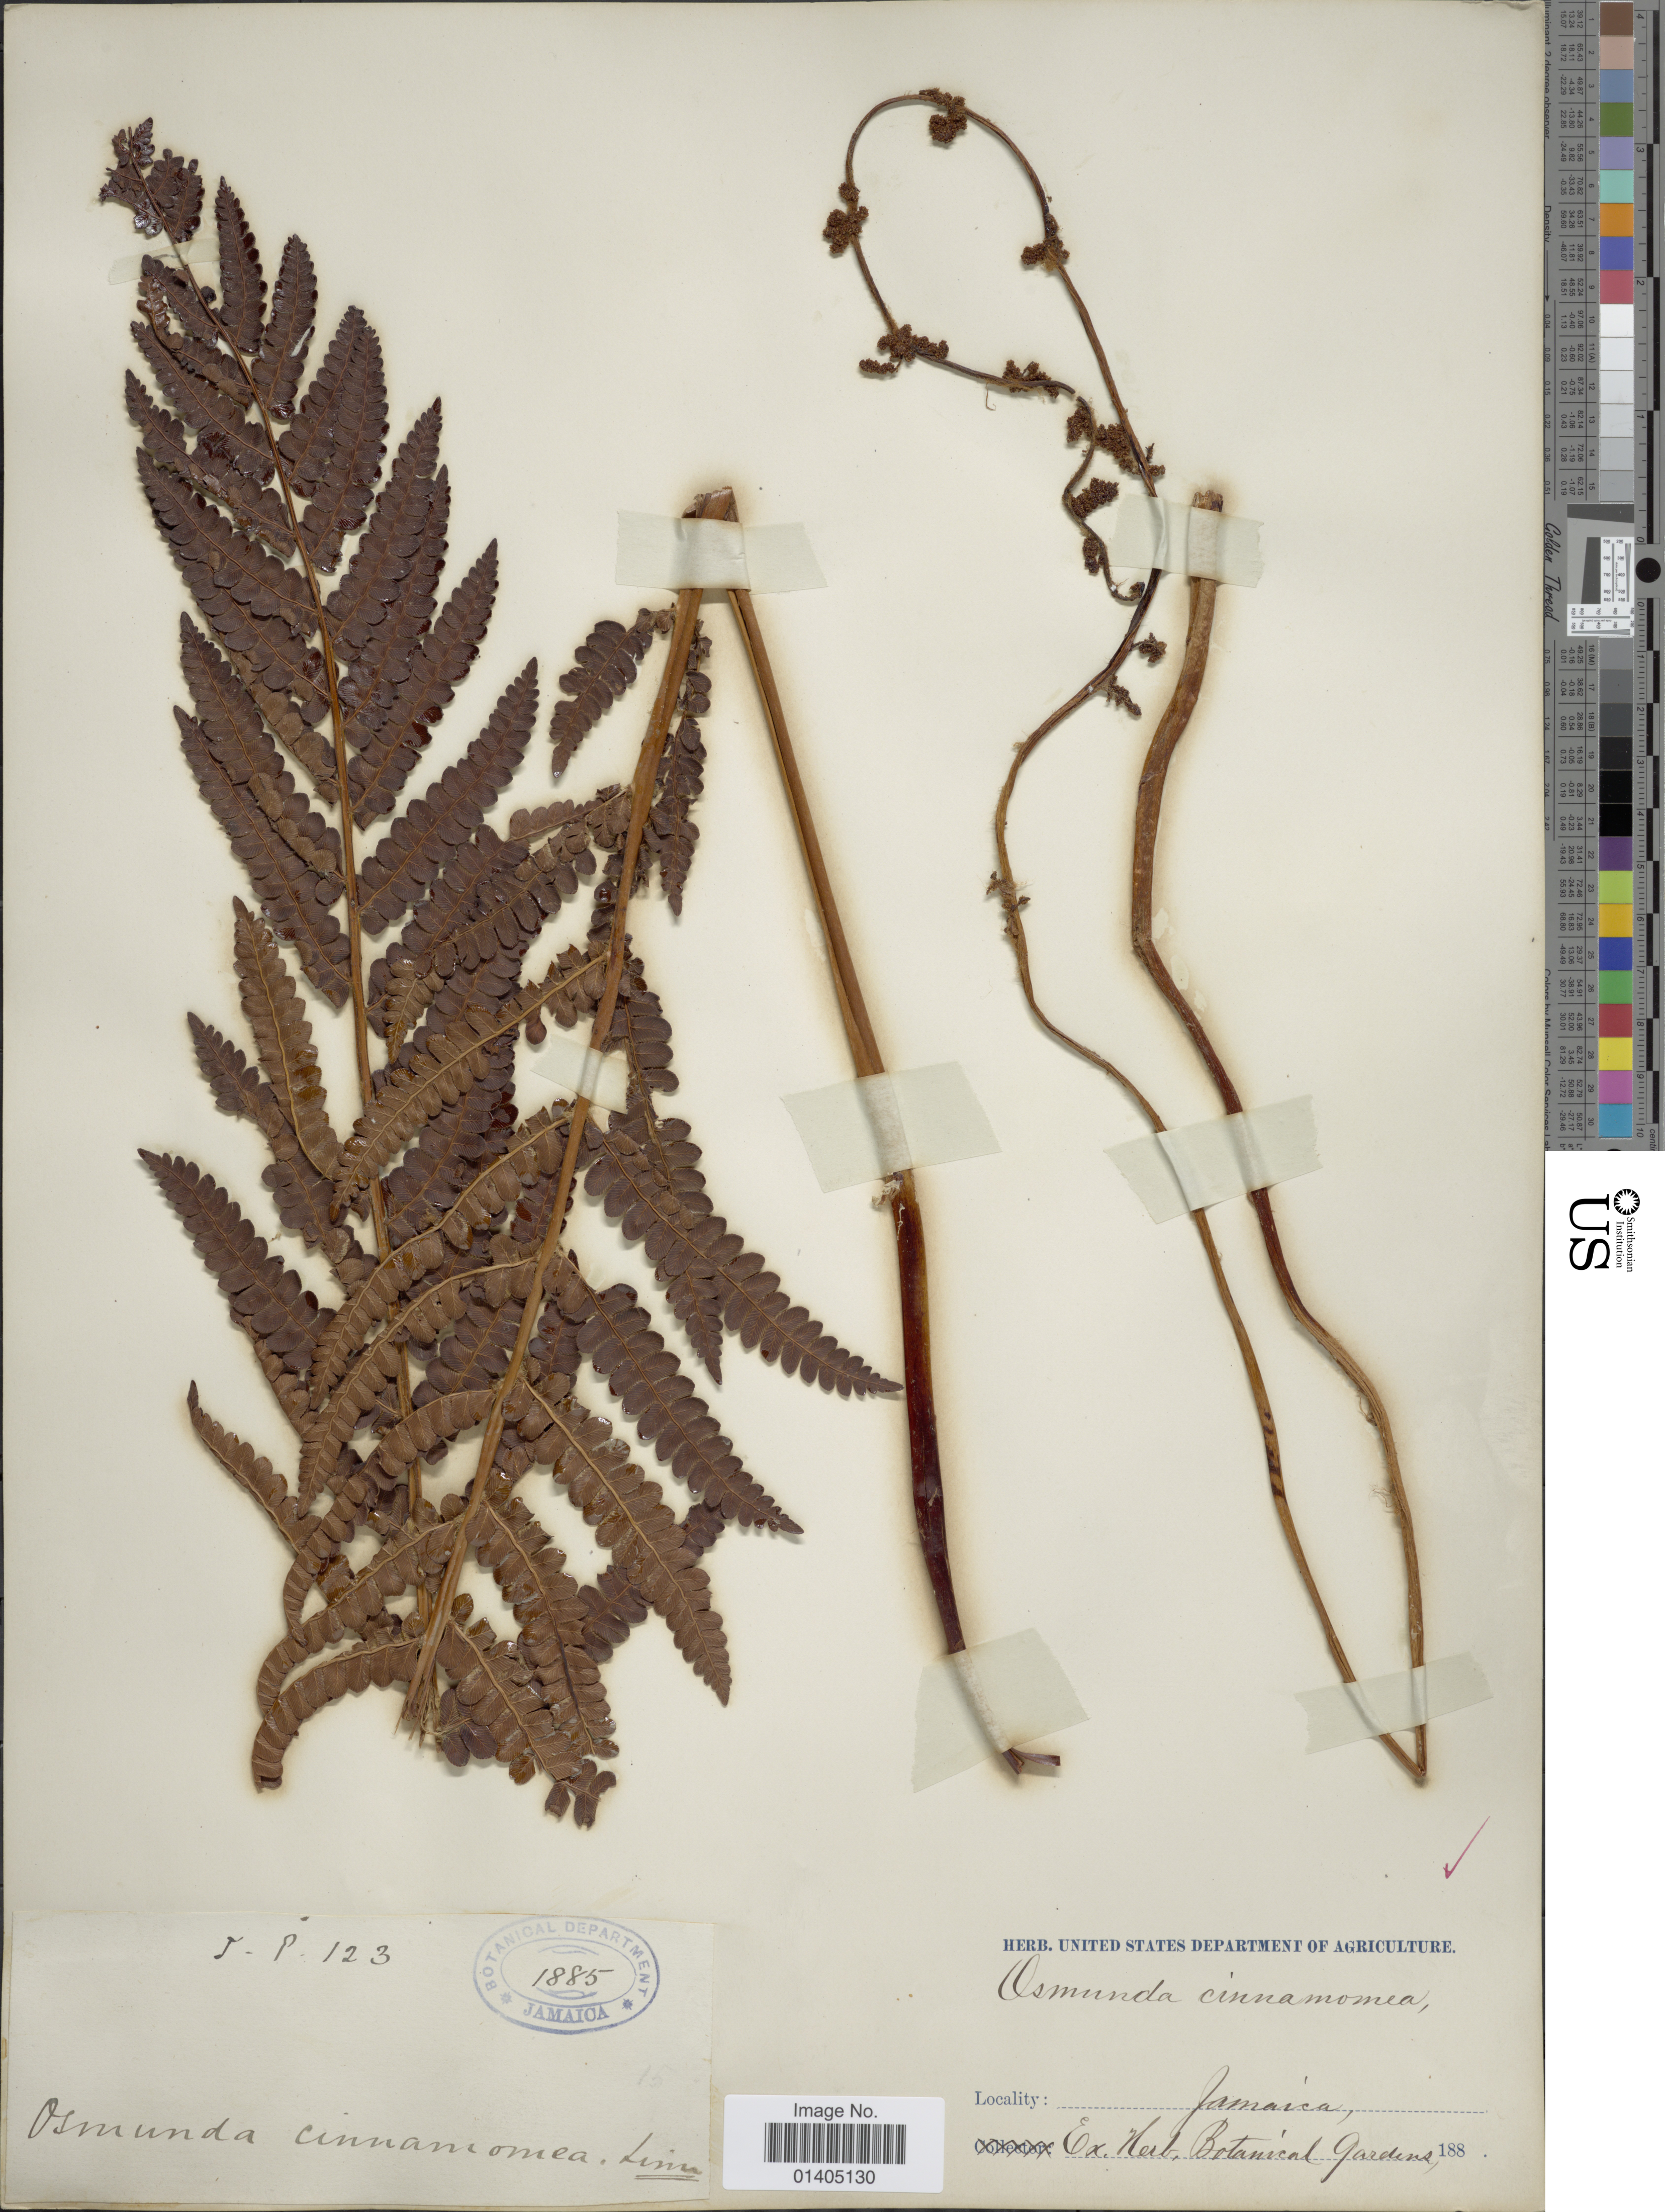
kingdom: Plantae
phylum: Tracheophyta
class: Polypodiopsida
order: Osmundales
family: Osmundaceae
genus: Osmundastrum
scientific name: Osmundastrum cinnamomeum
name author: (L.) C. Presl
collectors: ex herb. Botanic Gardens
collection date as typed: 188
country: Jamaica